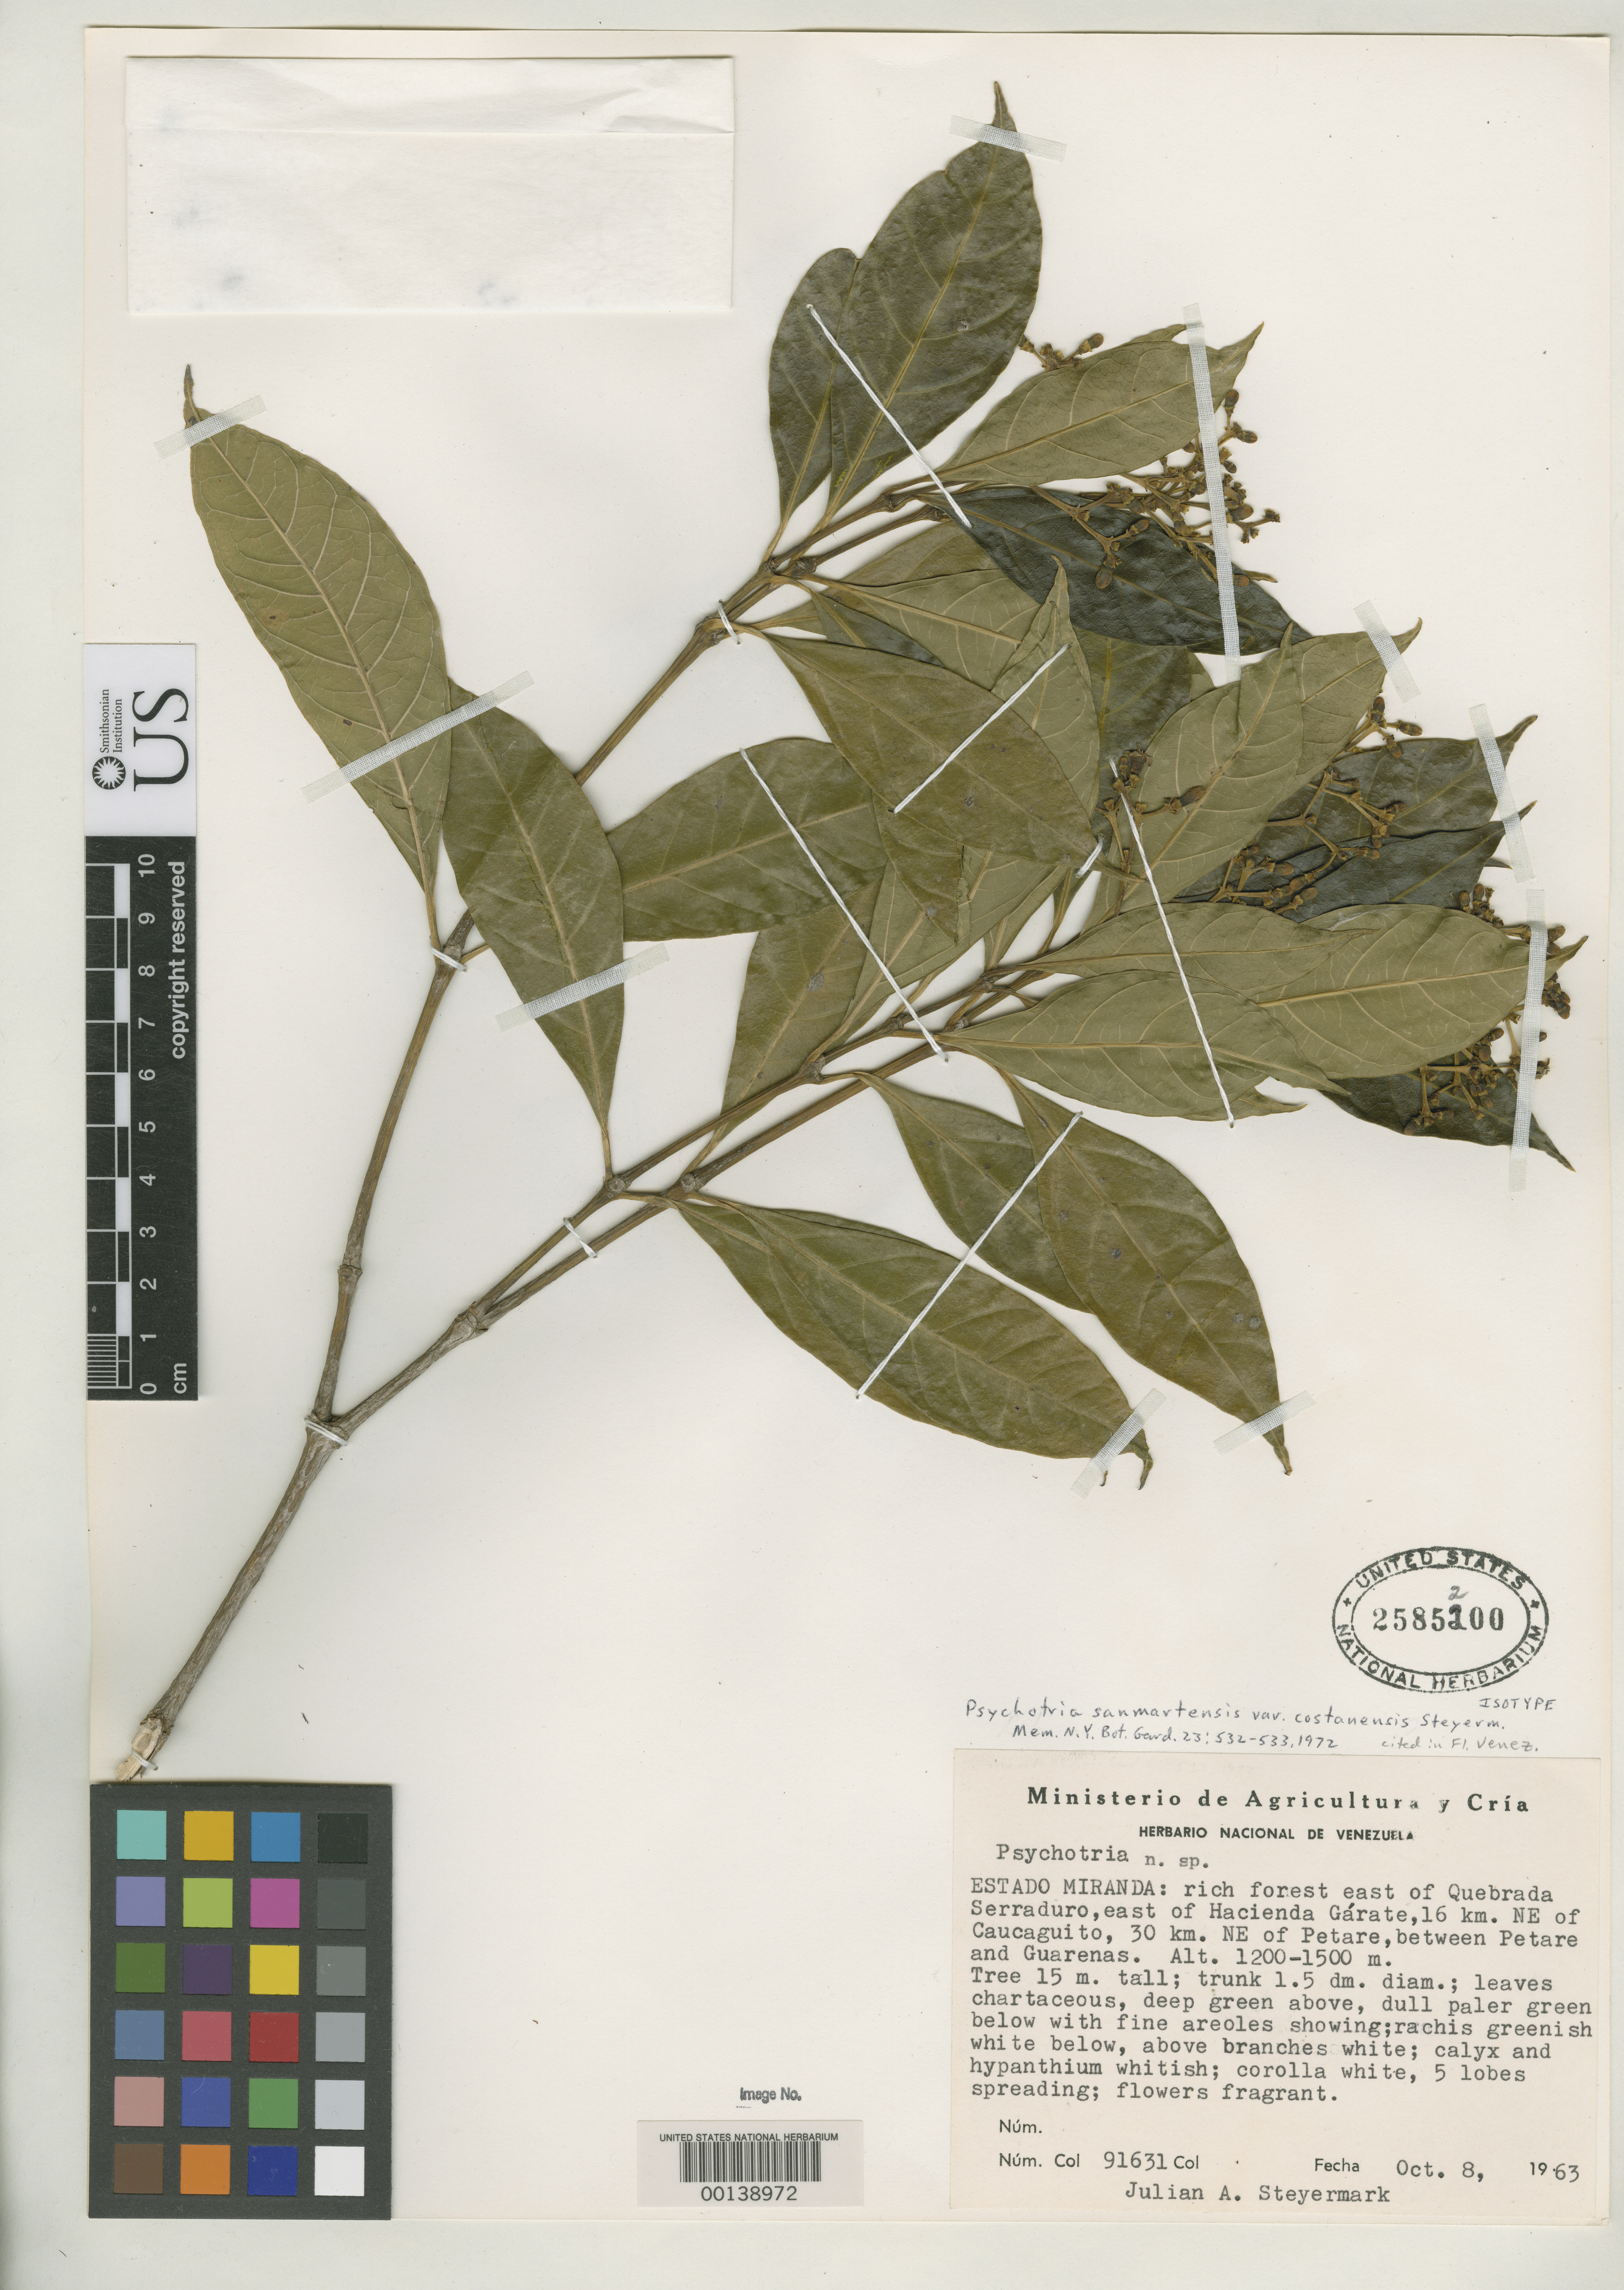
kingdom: Plantae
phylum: Tracheophyta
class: Magnoliopsida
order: Gentianales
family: Rubiaceae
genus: Psychotria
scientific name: Psychotria sanmartensis var. costanensis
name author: Steyerm.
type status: Isotype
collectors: J. Steyermark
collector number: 91631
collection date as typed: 08 Oct 1963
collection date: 1963-10-08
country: Venezuela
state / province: Miranda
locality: Quebrada Serraduro, 16 km NE of Caucaguito, 30 km NE of Petare between Petare and Guarenas.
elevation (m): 1200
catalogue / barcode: US 2585200